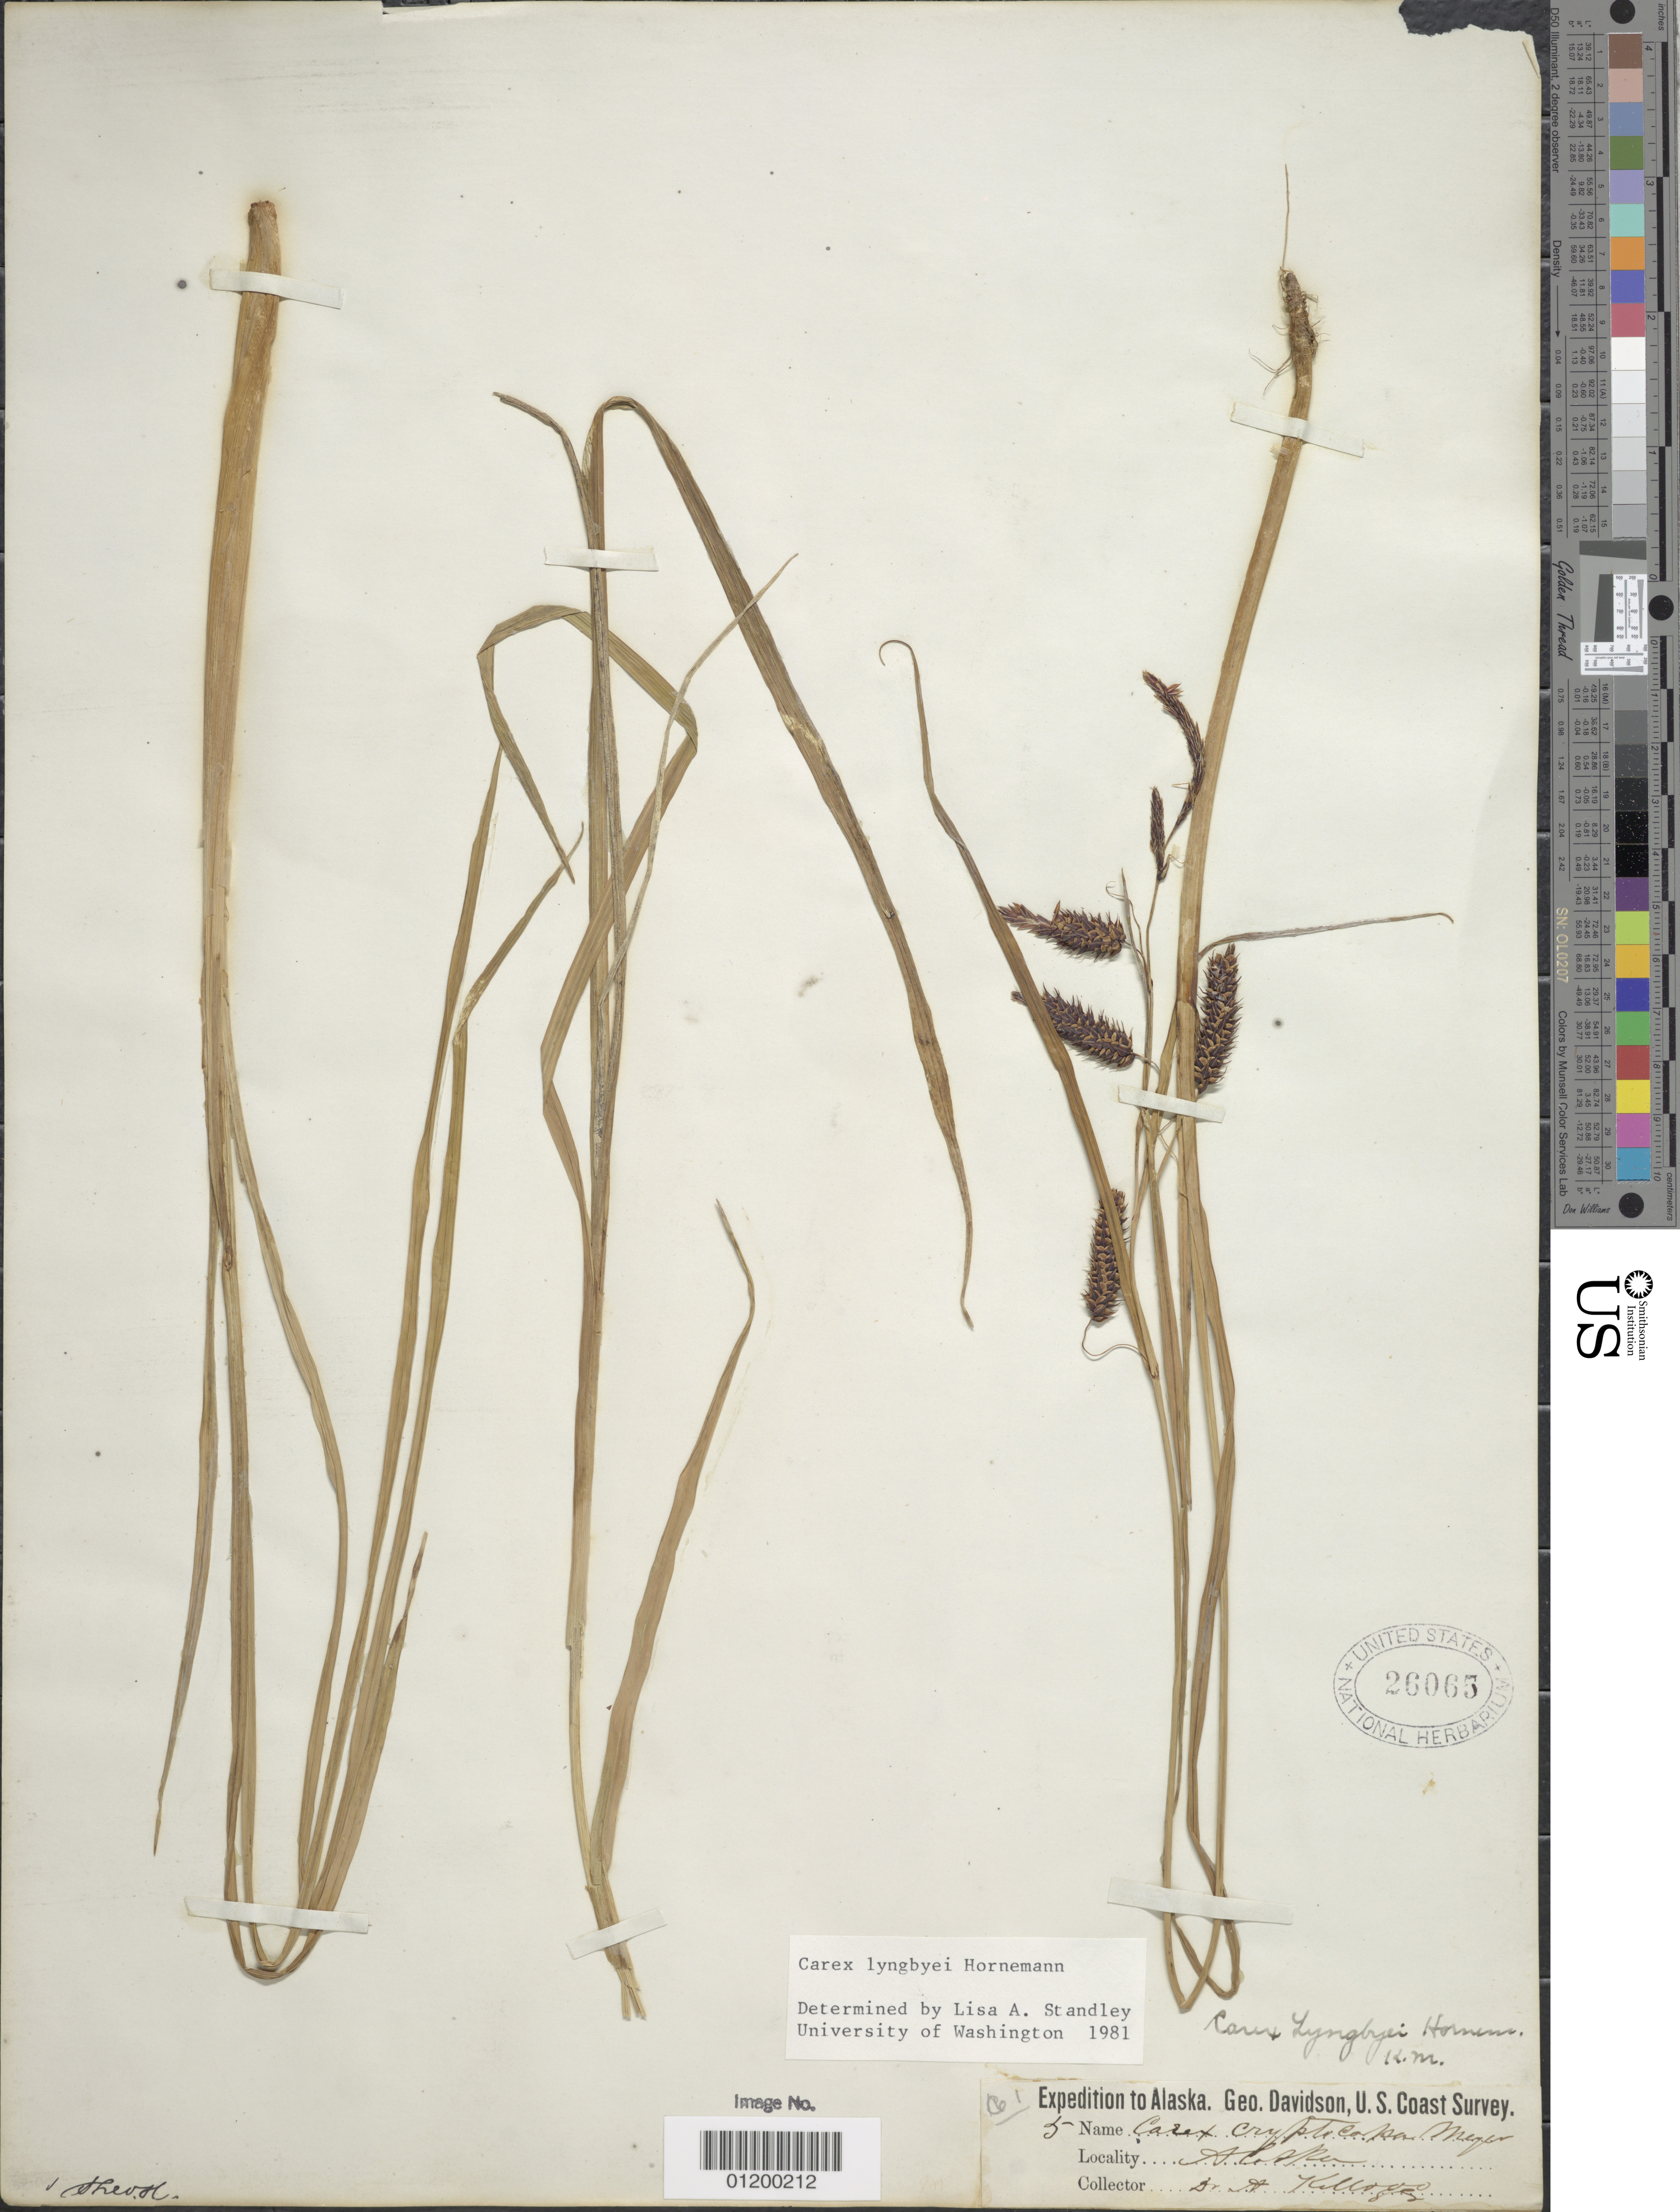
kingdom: Plantae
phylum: Tracheophyta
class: Liliopsida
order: Poales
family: Cyperaceae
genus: Carex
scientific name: Carex lyngbyei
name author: Hornem.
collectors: -- Kellogg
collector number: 5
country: United States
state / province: Alaska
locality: Kodiak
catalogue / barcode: US 26065